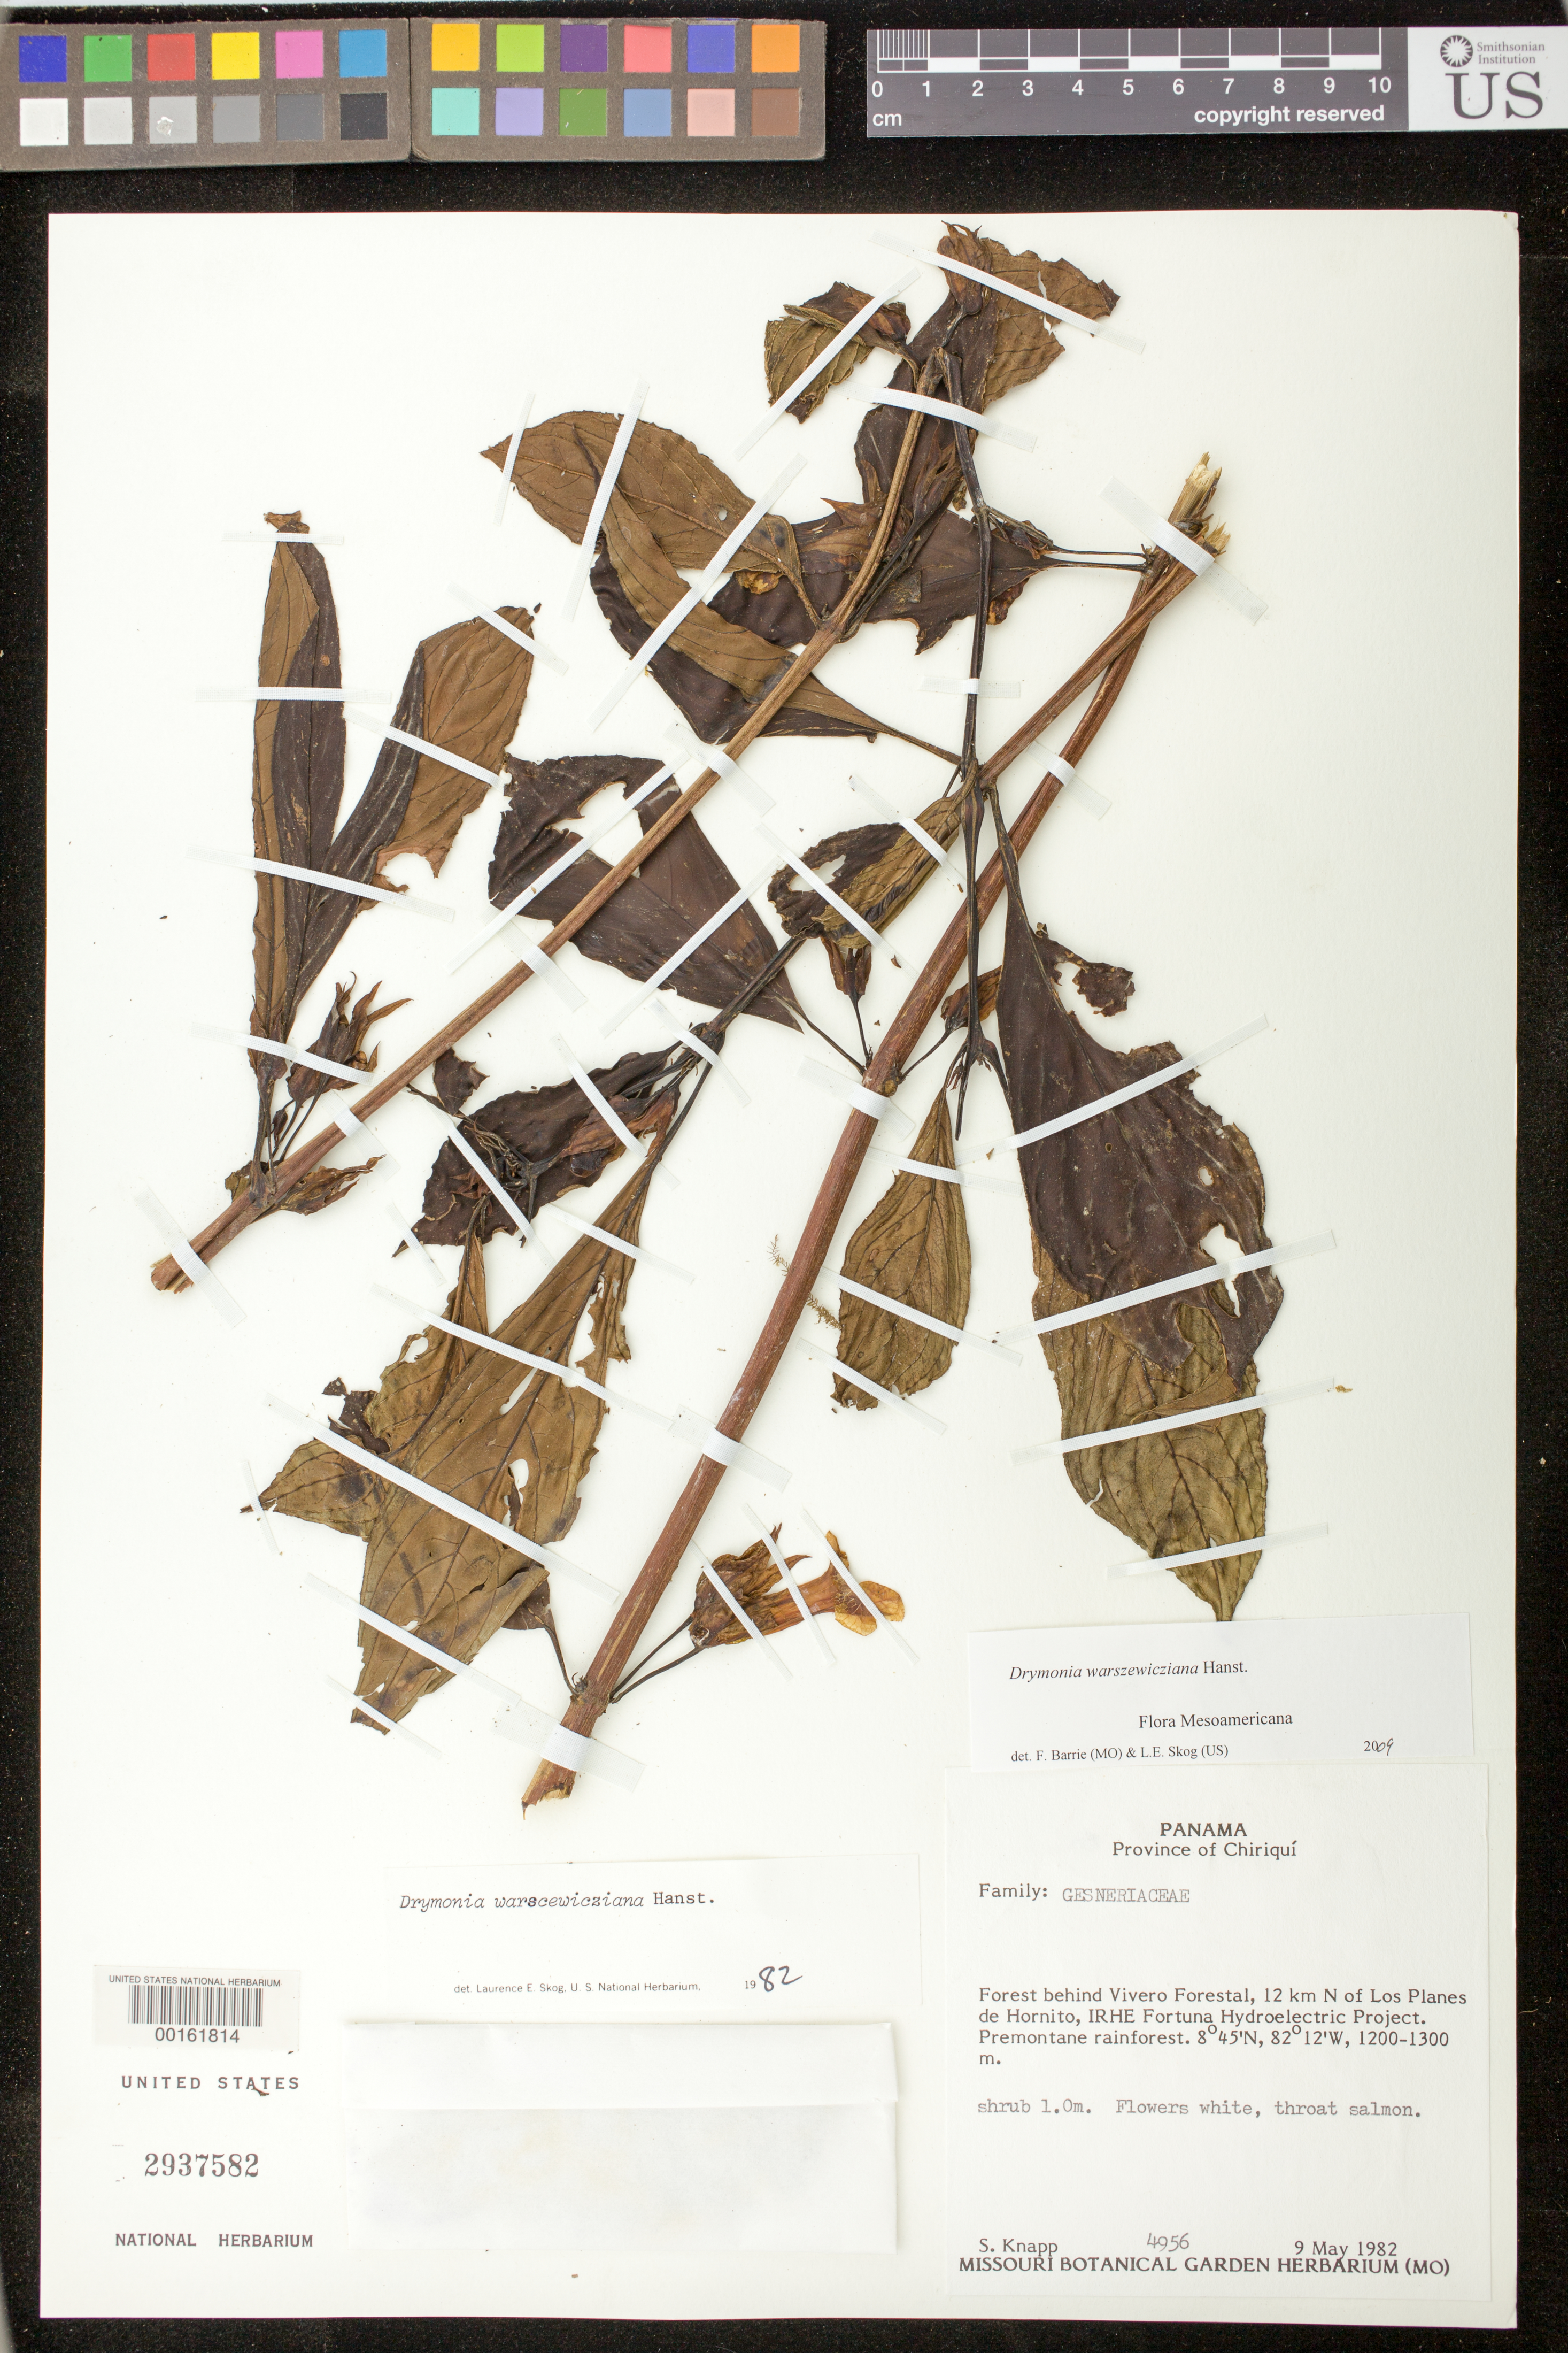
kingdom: Plantae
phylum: Tracheophyta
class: Magnoliopsida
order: Lamiales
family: Gesneriaceae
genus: Drymonia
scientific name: Drymonia warszewicziana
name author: Hanst.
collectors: S. Knapp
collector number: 4956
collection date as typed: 09 May 1982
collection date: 1982-05-09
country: Panama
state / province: Chiriquí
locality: Forest behind Vivero Forestal, 12 km N of Los Planes de Hornito, IRHE Fortuna hydroelectric project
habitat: Premontane rainforest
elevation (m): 1200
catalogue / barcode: US 2937582